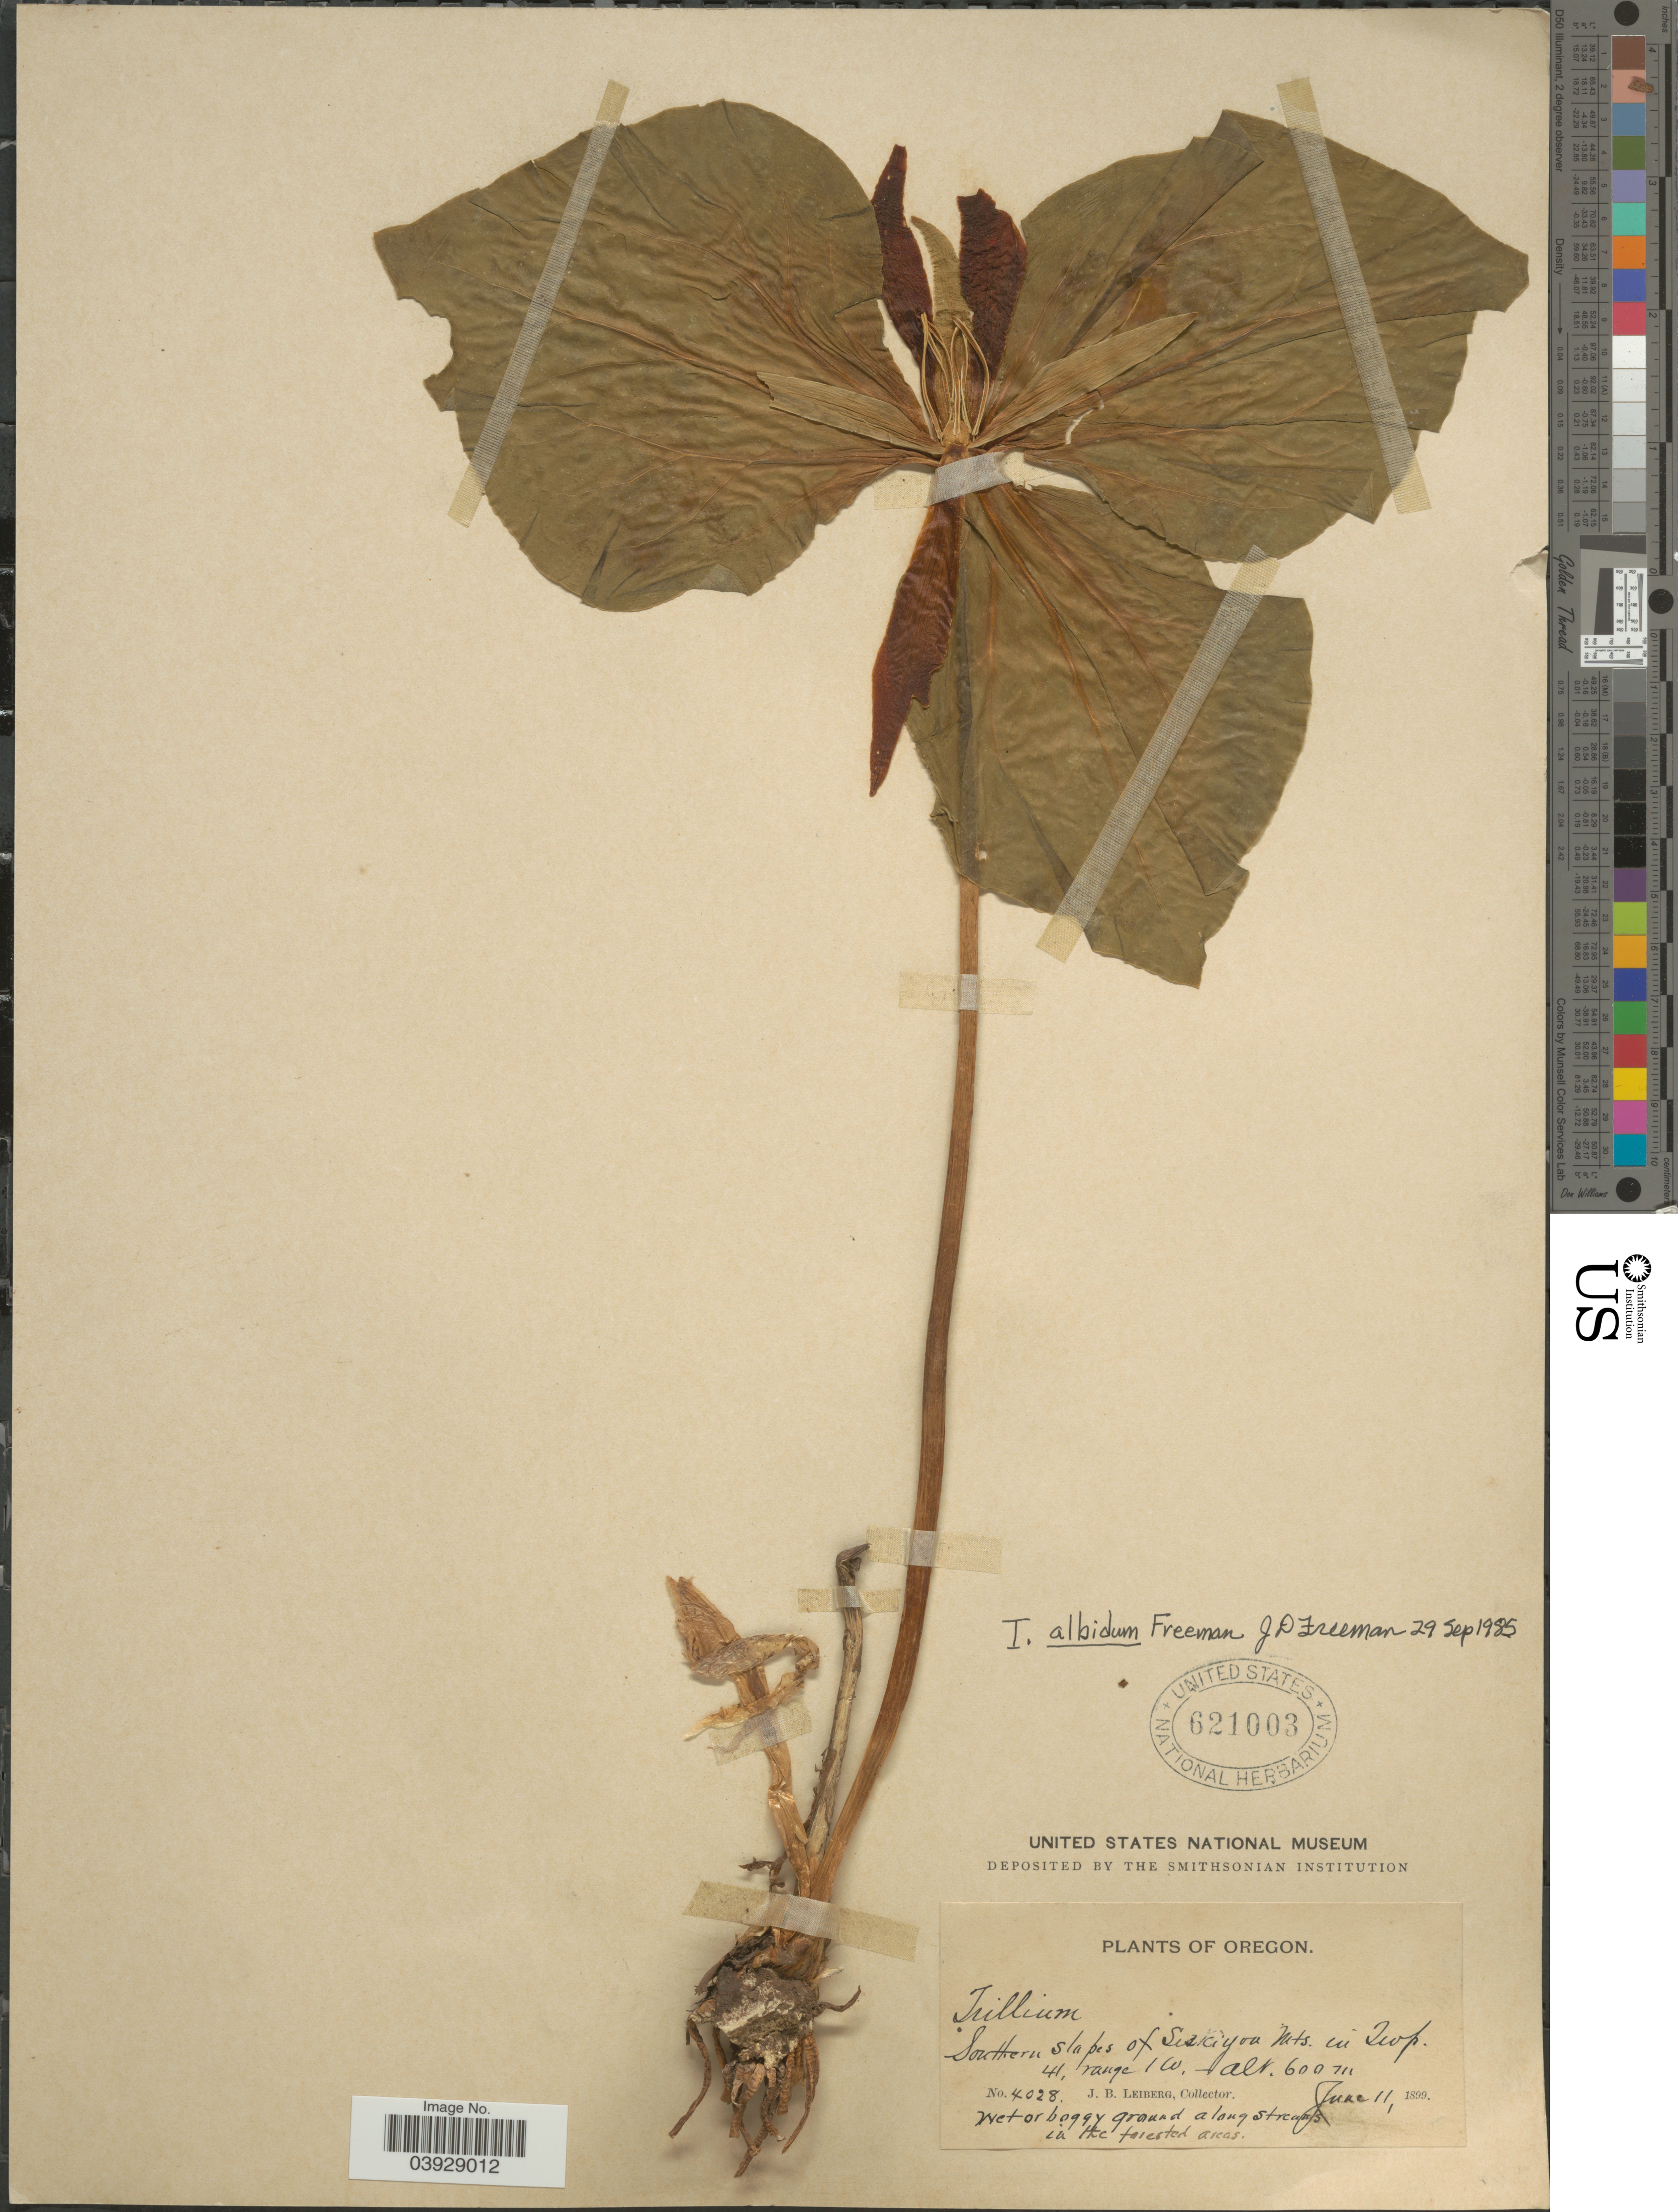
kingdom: Plantae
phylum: Tracheophyta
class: Liliopsida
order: Liliales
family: Melanthiaceae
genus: Trillium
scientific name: Trillium albidum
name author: J. D. Freeman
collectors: J. B. Leiberg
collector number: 4028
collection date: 1899-06-11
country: United States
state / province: Oregon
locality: Southern slopes of Siskiyou Mts in Twp. 41, range 1 W. Wet or boggy ground along streams in the forested areas.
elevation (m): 600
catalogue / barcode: US 621003